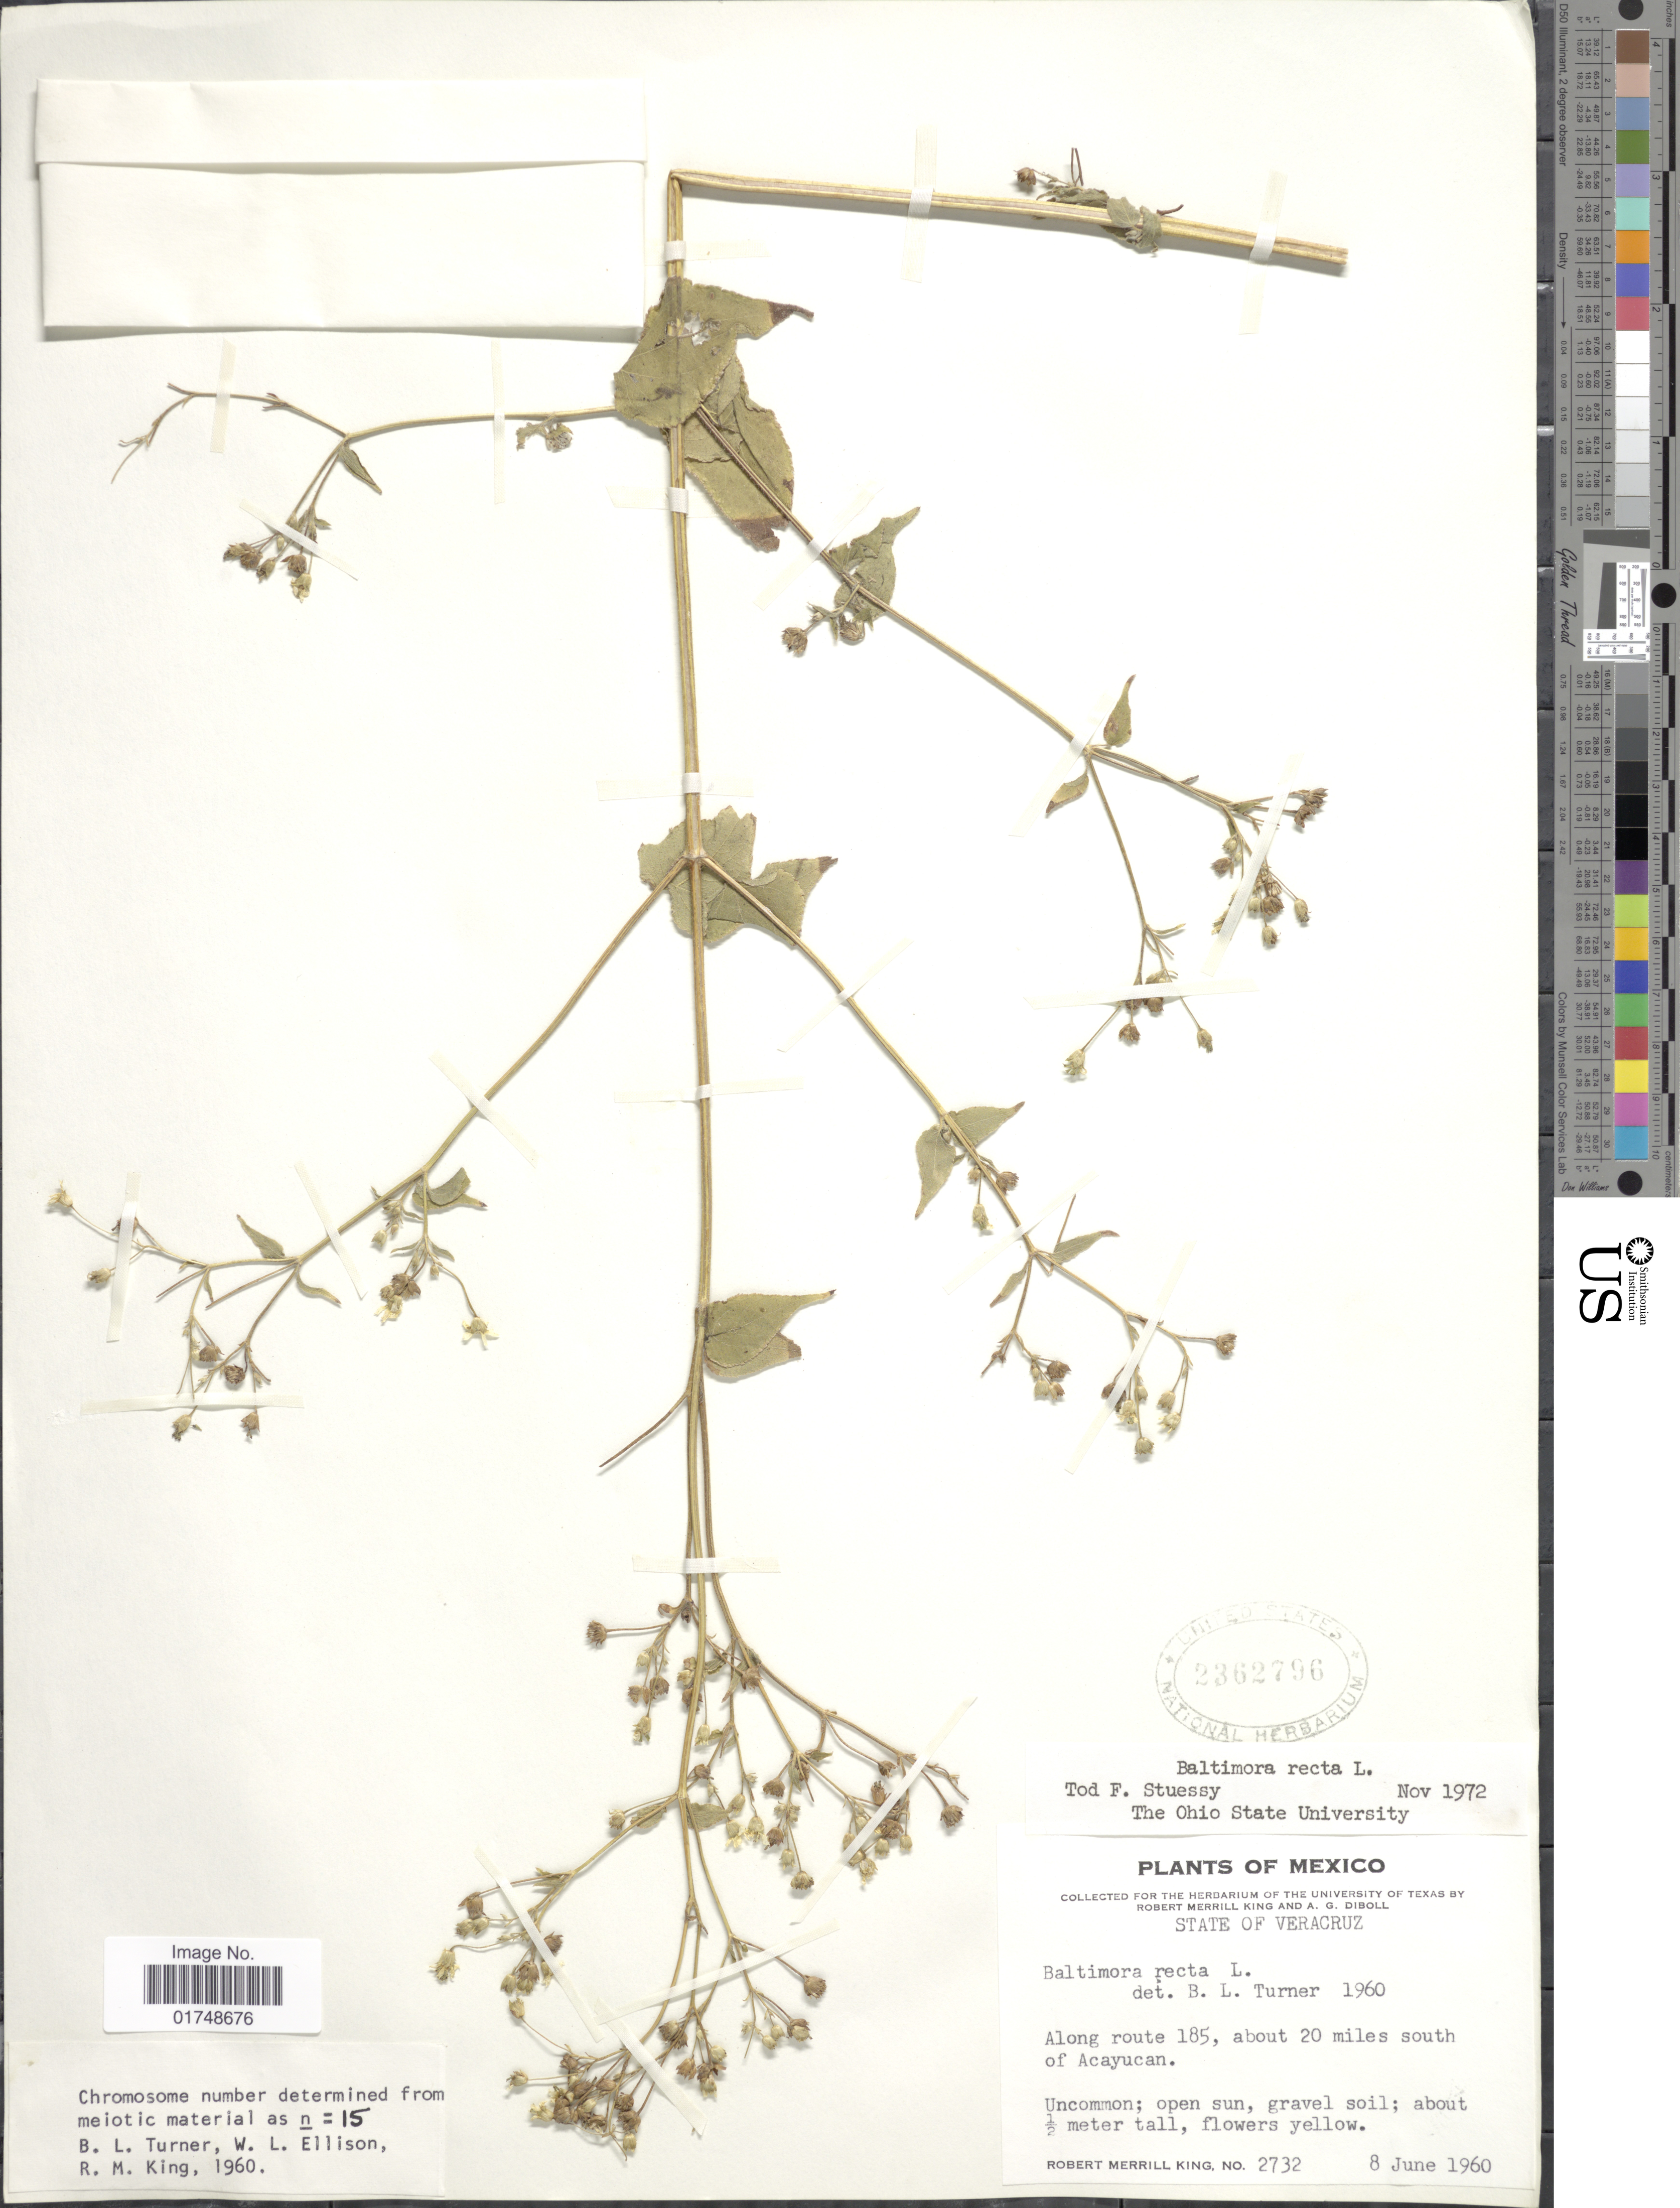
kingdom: Plantae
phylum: Tracheophyta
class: Magnoliopsida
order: Asterales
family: Asteraceae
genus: Baltimora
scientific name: Baltimora recta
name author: L.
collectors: R. M. King & A. Diboll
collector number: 2732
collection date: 1960-06-08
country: Mexico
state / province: Veracruz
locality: Along route 185, about 20 miles south of Acayucan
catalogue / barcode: US 2362796